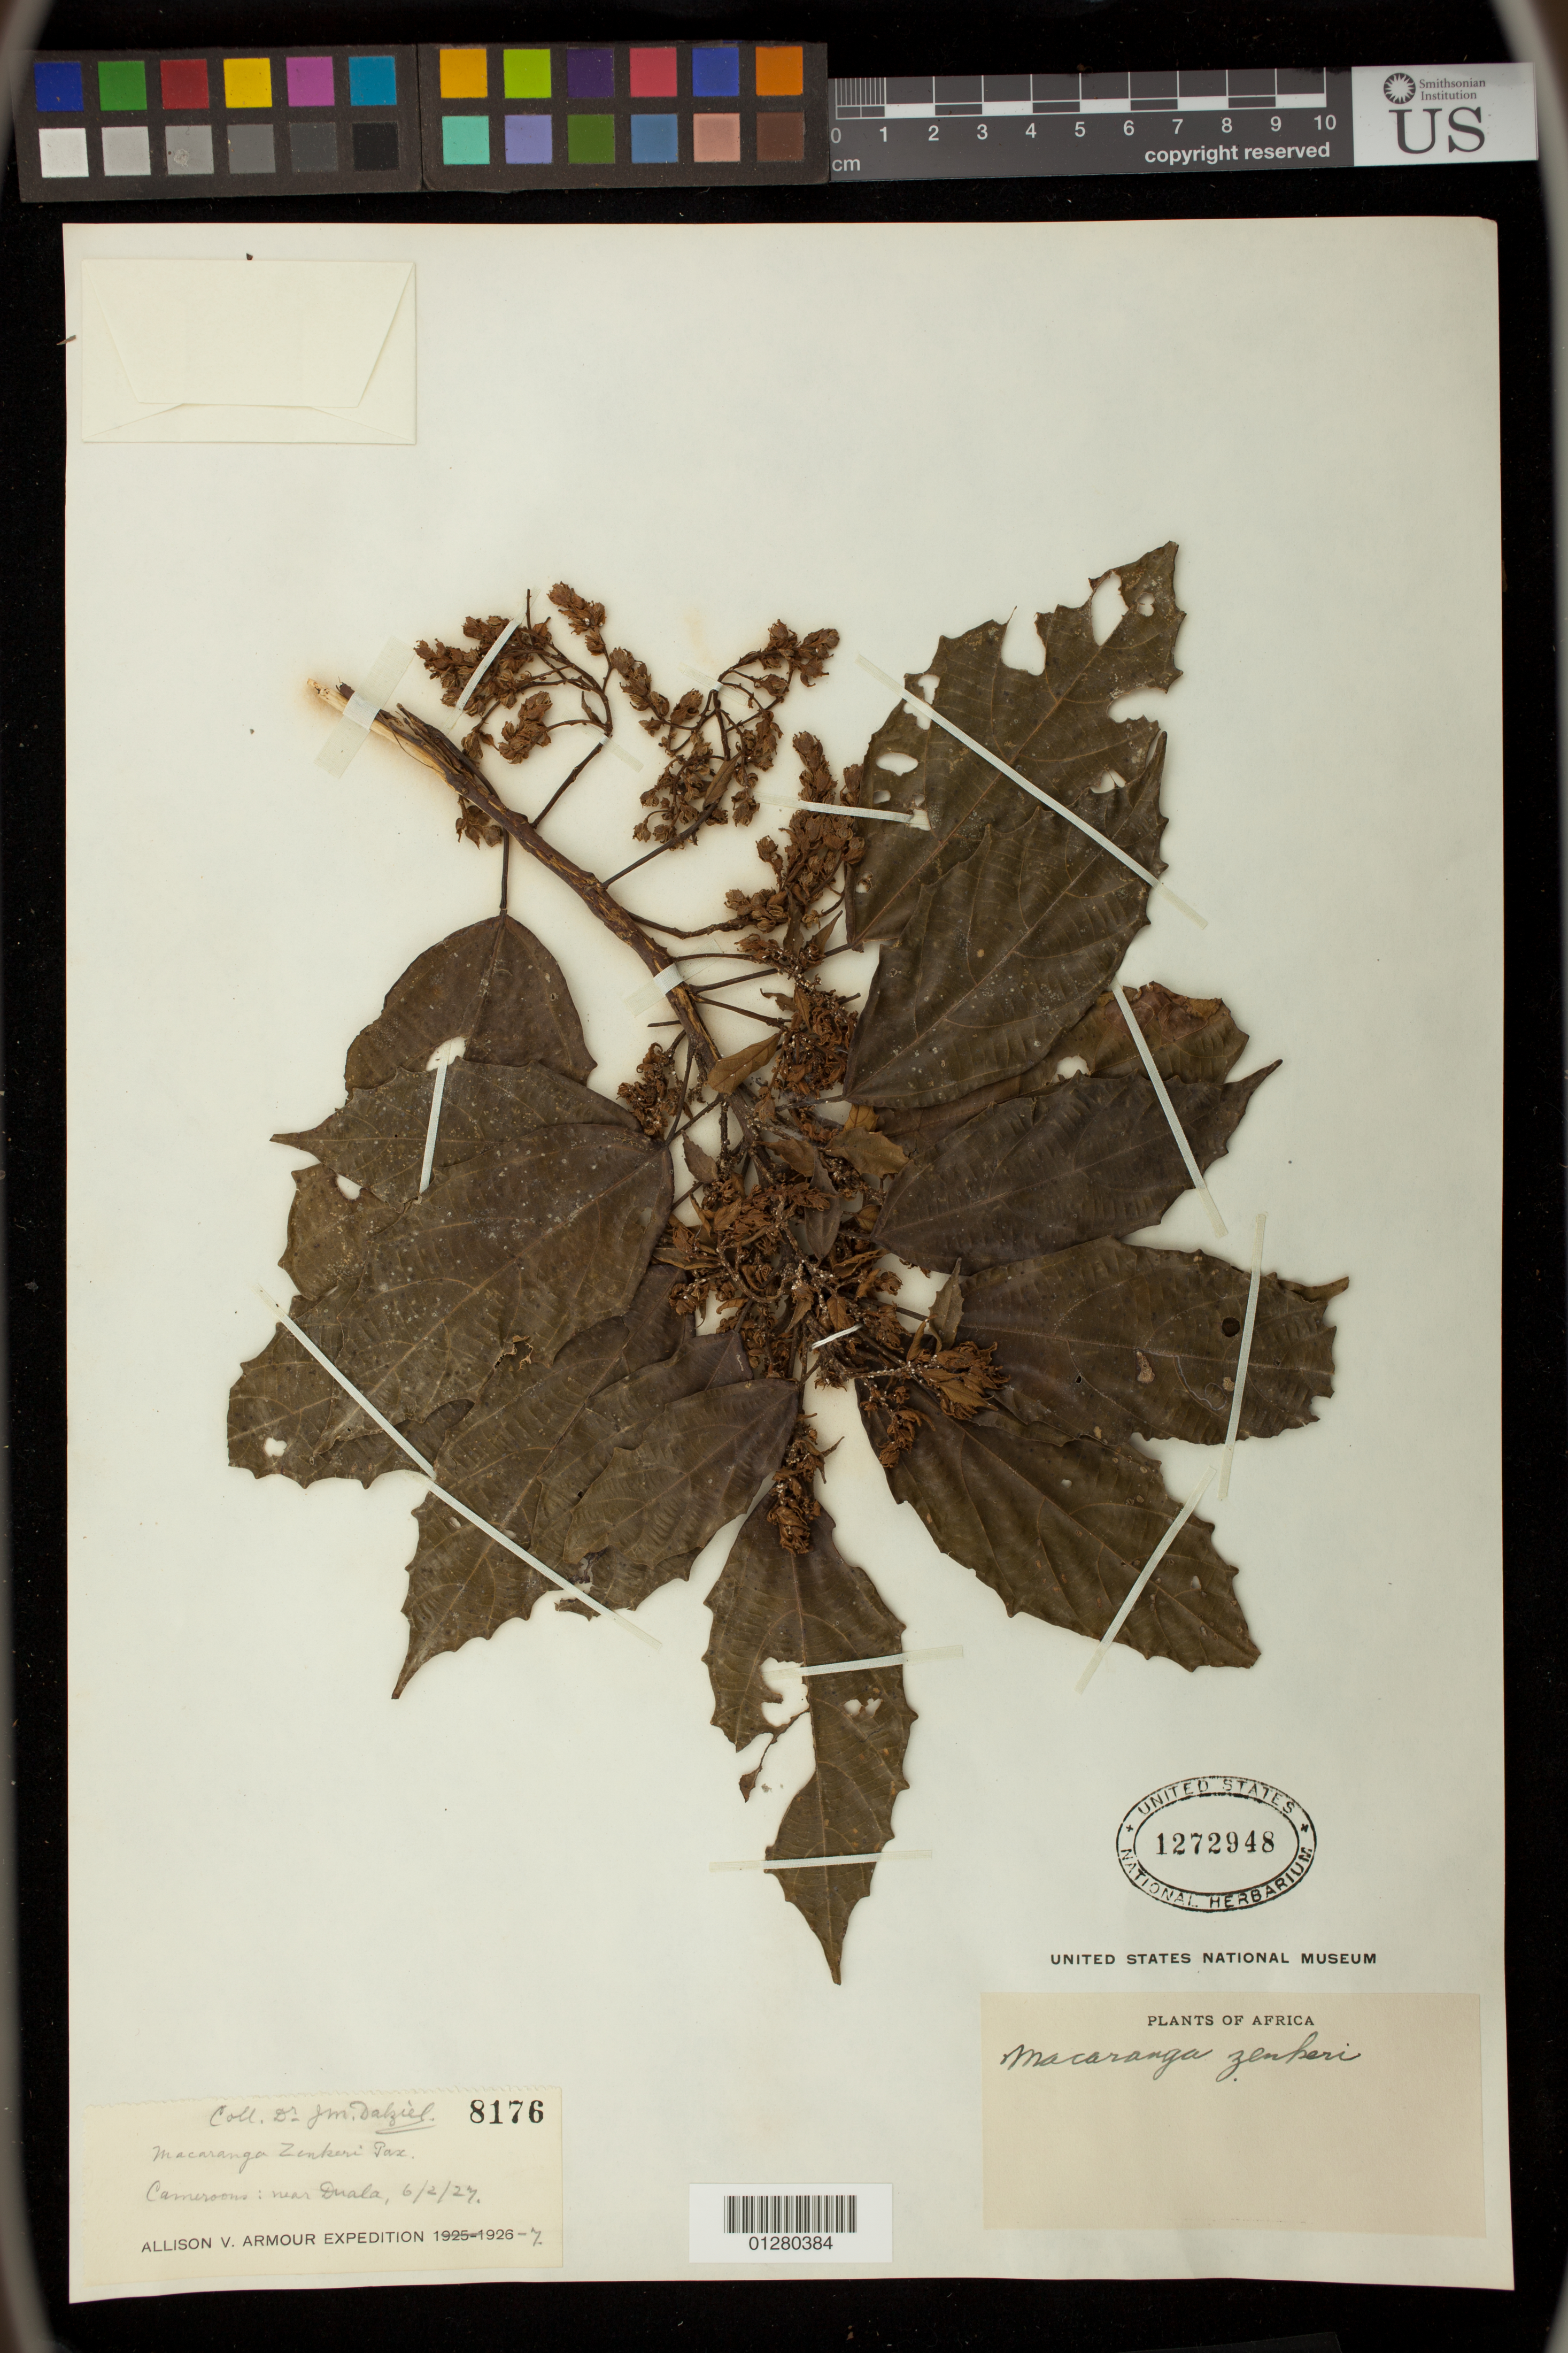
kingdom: Plantae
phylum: Tracheophyta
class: Magnoliopsida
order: Malpighiales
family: Euphorbiaceae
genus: Macaranga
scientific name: Macaranga zenkeri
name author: Pax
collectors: J. Dalziel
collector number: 8176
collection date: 1927-02-06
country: Cameroon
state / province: Littoral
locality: Near Duala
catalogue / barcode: US 1272948